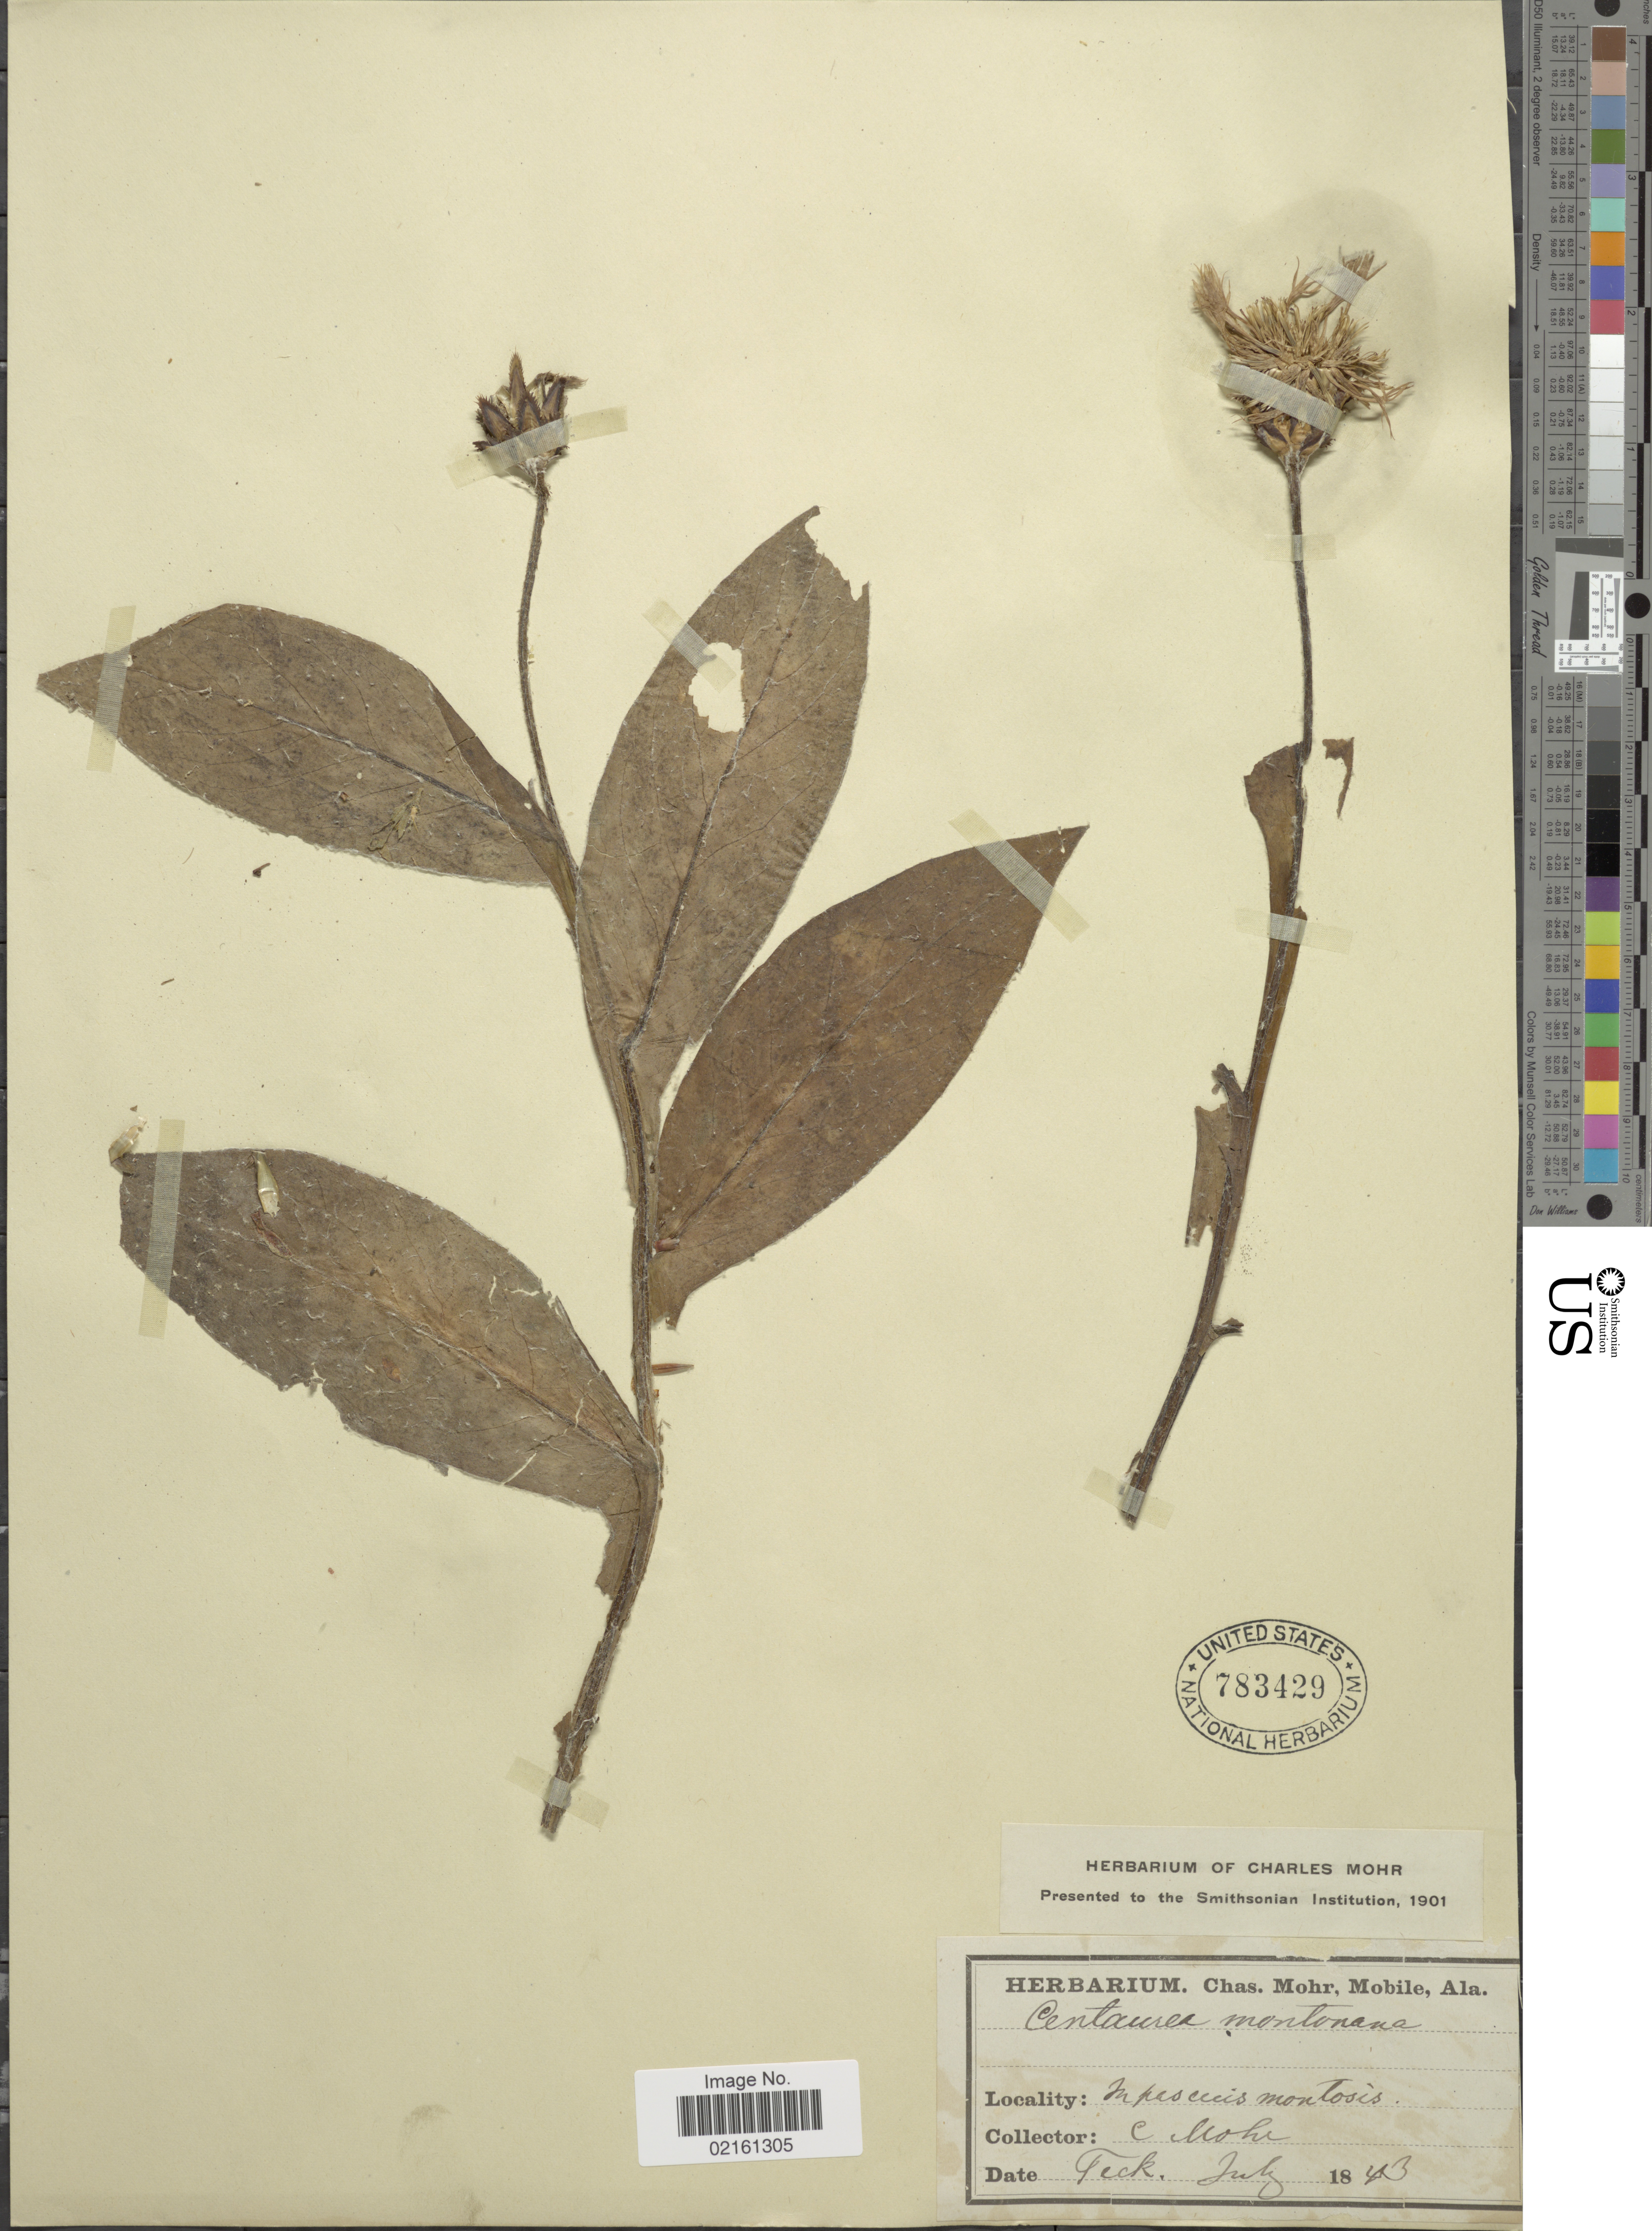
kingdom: Plantae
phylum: Tracheophyta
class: Magnoliopsida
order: Asterales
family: Asteraceae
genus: Centaurea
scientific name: Centaurea montana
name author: L.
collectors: Mohr, C. T. (herbarium)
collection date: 1843-07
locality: Teck [unsure placement]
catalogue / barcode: US 783429